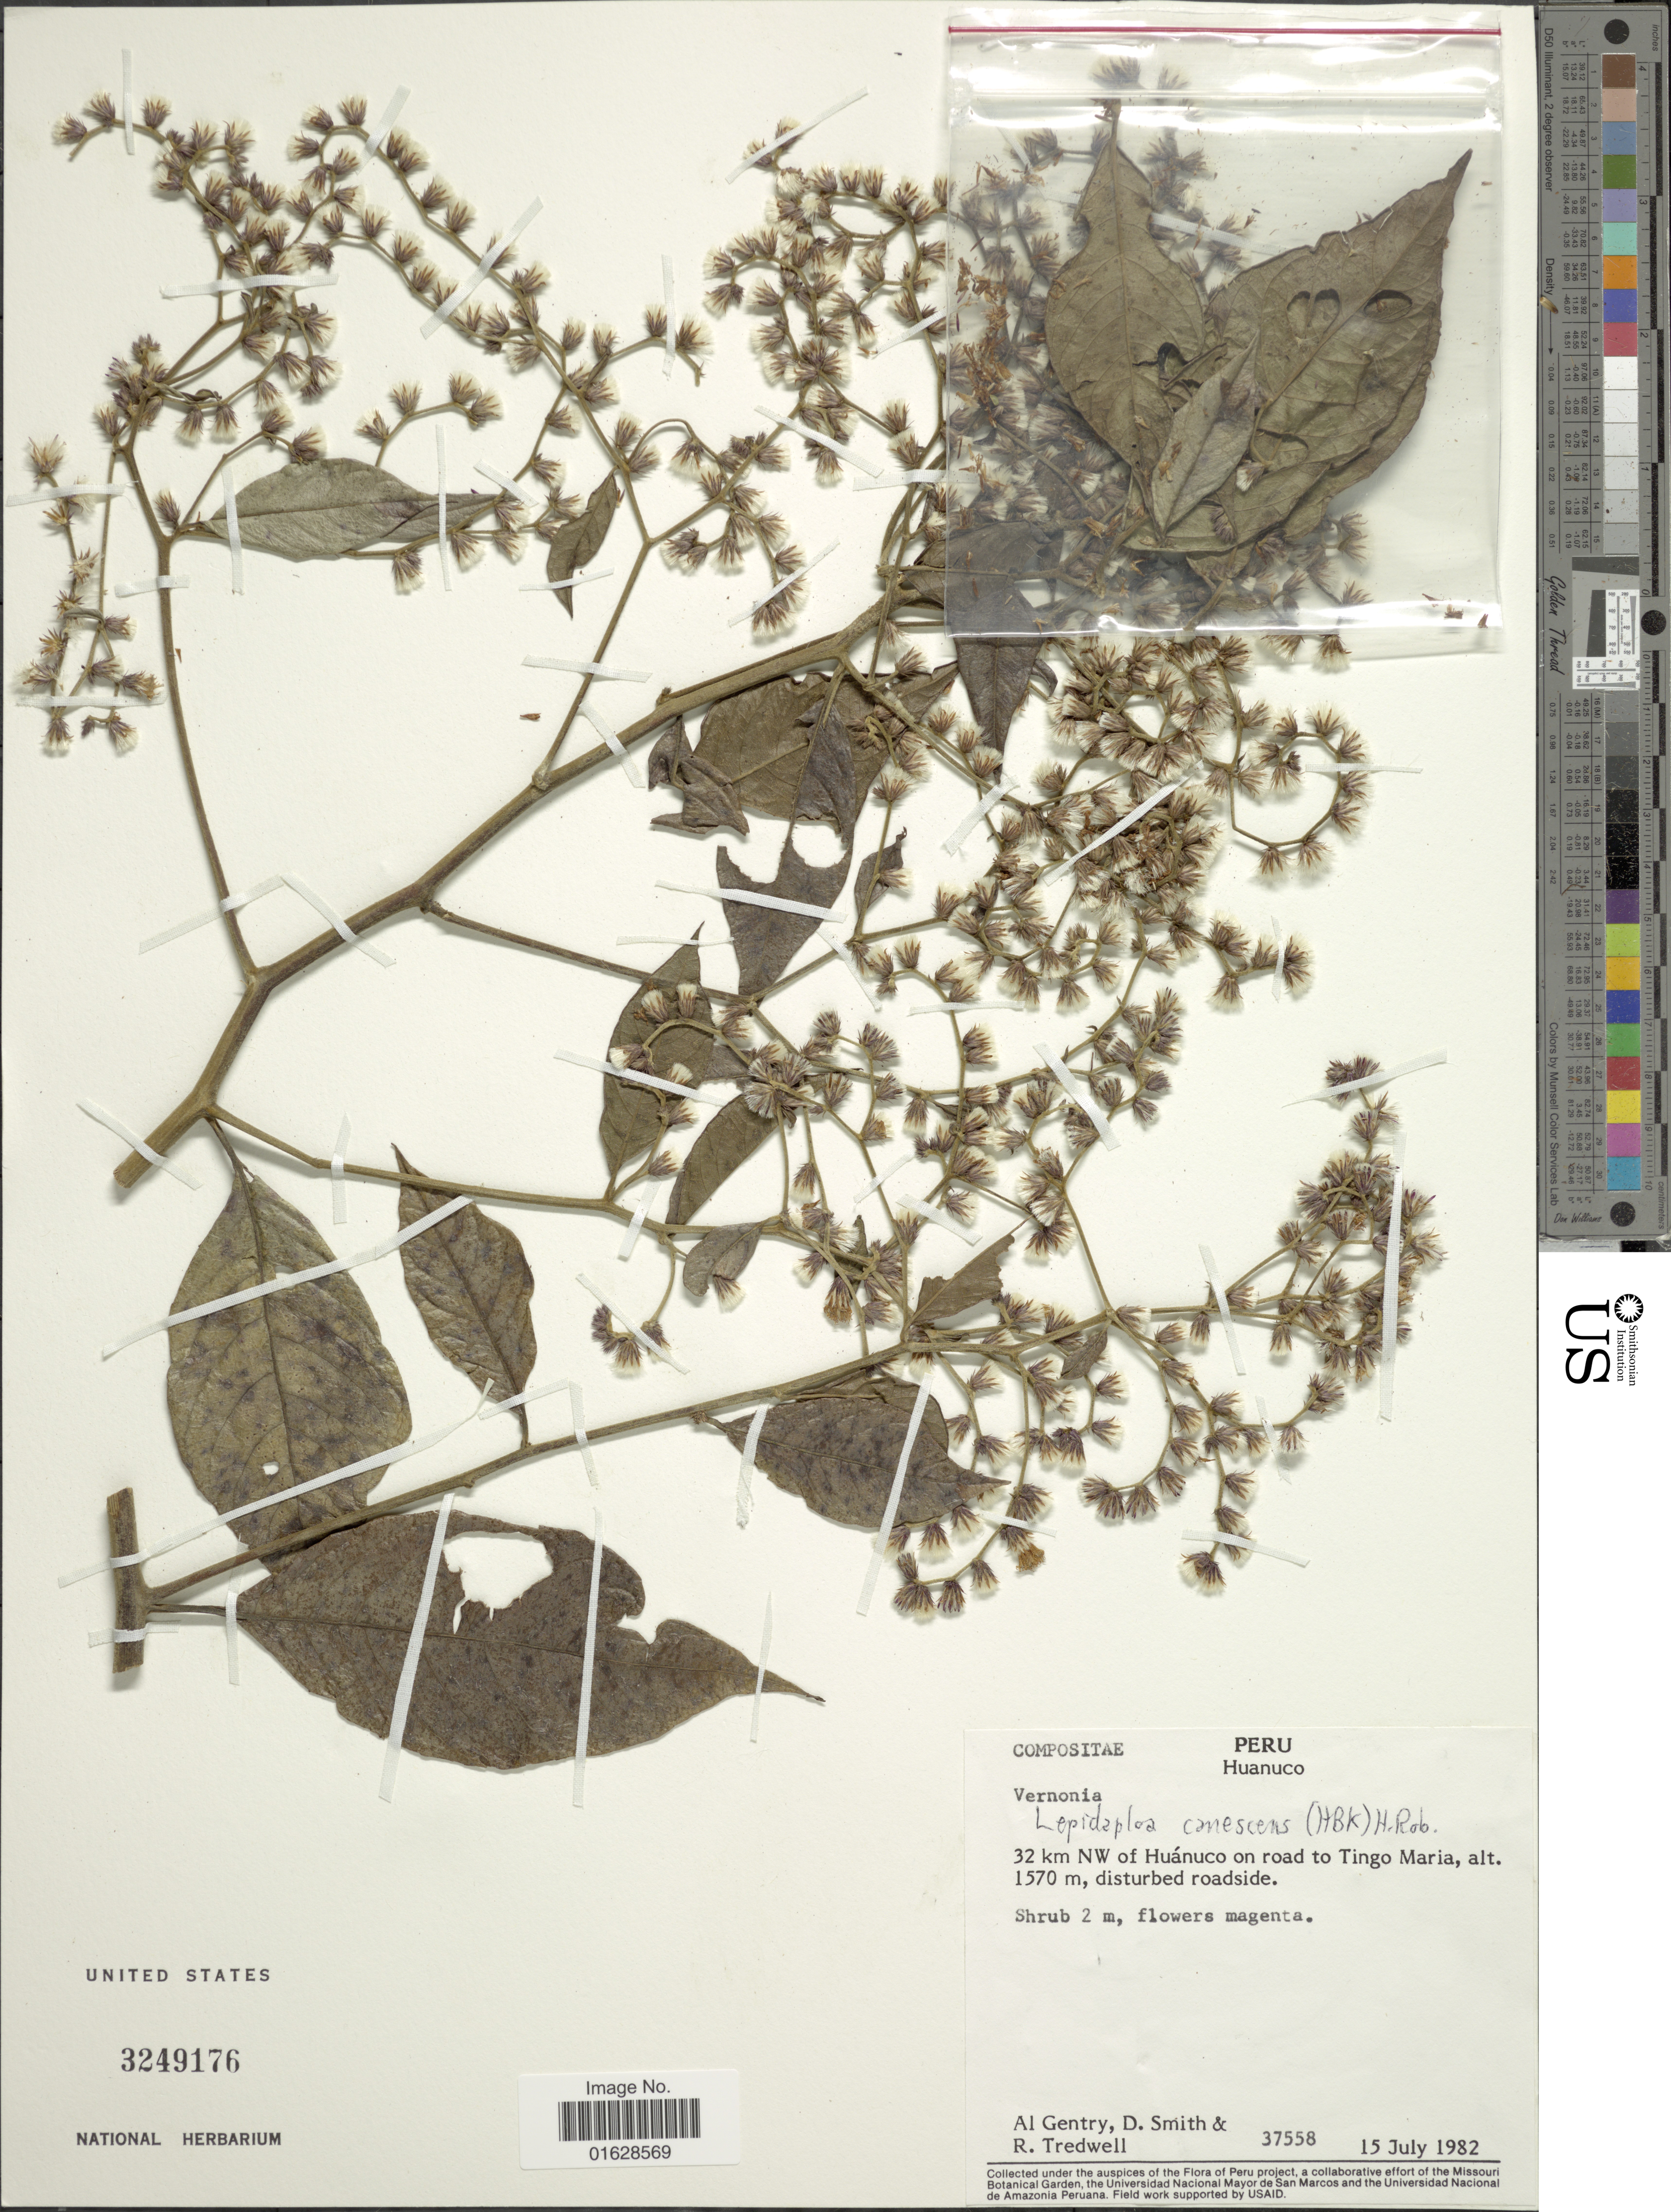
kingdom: Plantae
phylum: Tracheophyta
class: Magnoliopsida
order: Asterales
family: Asteraceae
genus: Lepidaploa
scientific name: Lepidaploa canescens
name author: (Kunth) H. Rob.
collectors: A. H. Gentry, D. Smith & R. Tredwell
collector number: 37558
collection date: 1982-07-15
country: Peru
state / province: Huánuco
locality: Peru. Huanuco. 32 km NW of Huanuco on road to Tingo Maria.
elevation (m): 1570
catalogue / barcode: US 3249176